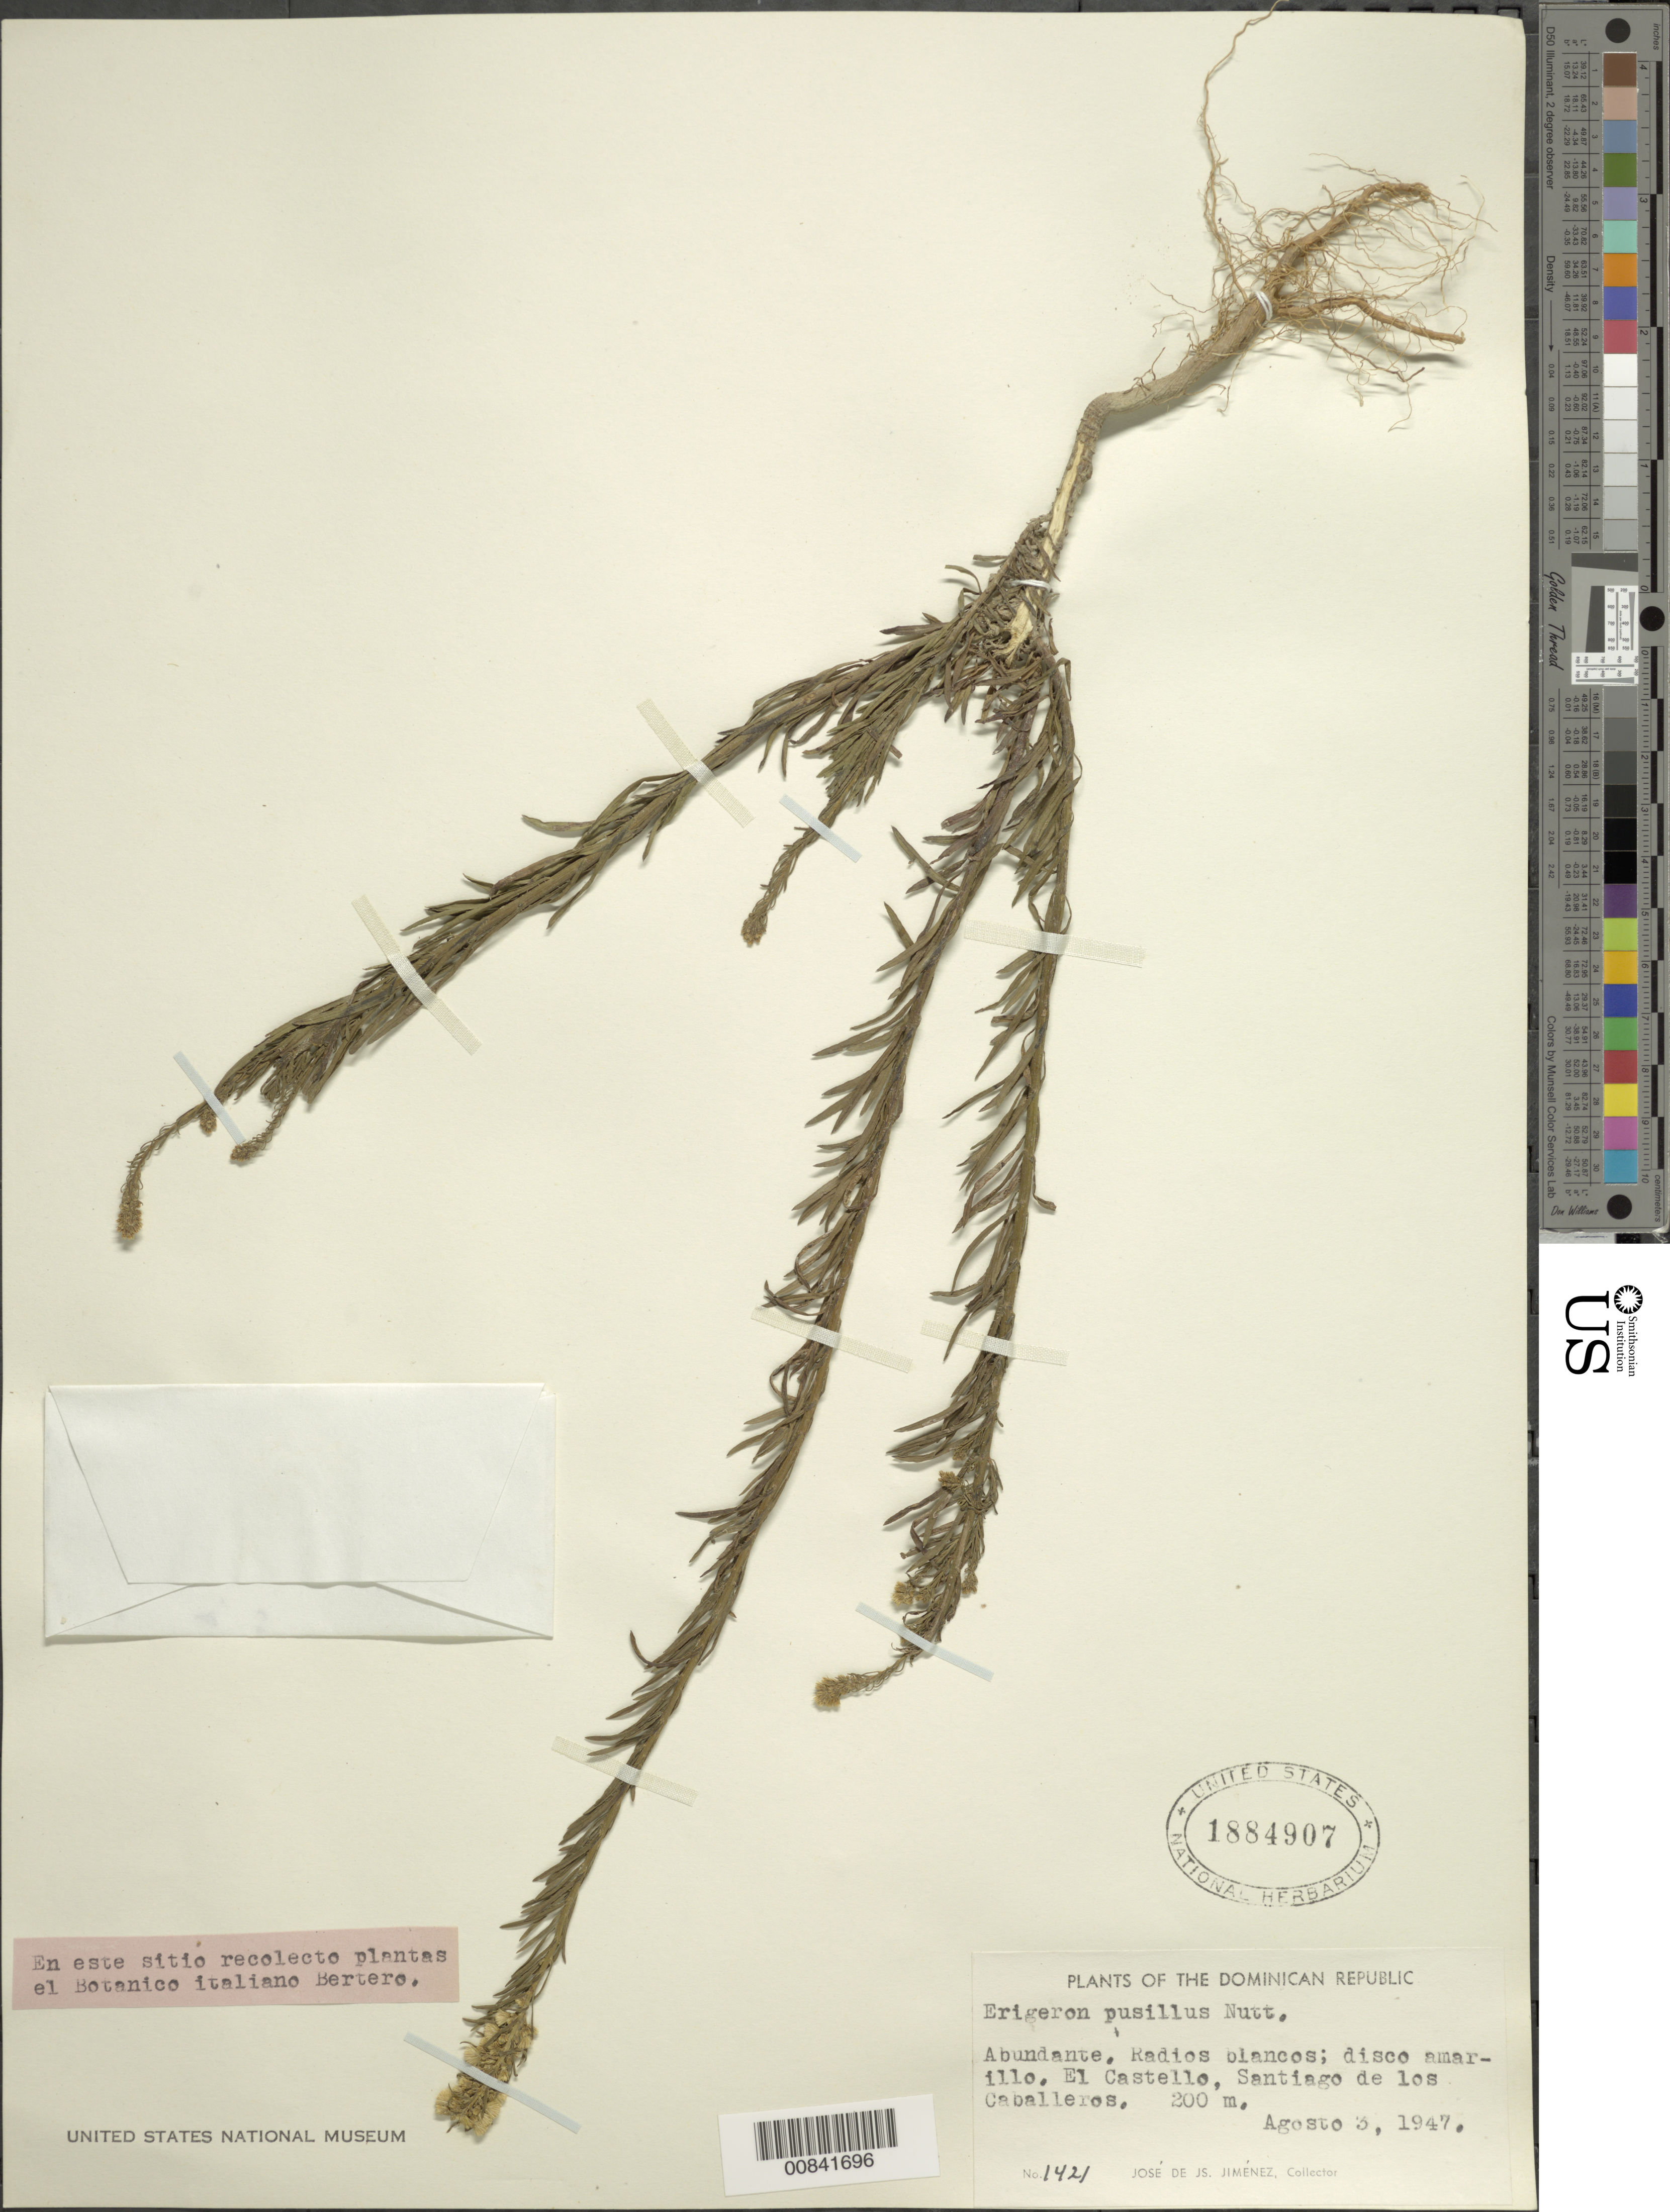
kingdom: Plantae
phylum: Tracheophyta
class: Magnoliopsida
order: Asterales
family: Asteraceae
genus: Conyza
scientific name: Conyza canadensis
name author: (L.) Cronq.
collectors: J. J. Jiménez Almonte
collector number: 1421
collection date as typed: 03 Aug 1947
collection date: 1947-08-03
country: Dominican Republic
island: Hispaniola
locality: El Castillo, Santiago de los Caballeros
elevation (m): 200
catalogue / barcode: US 1884907